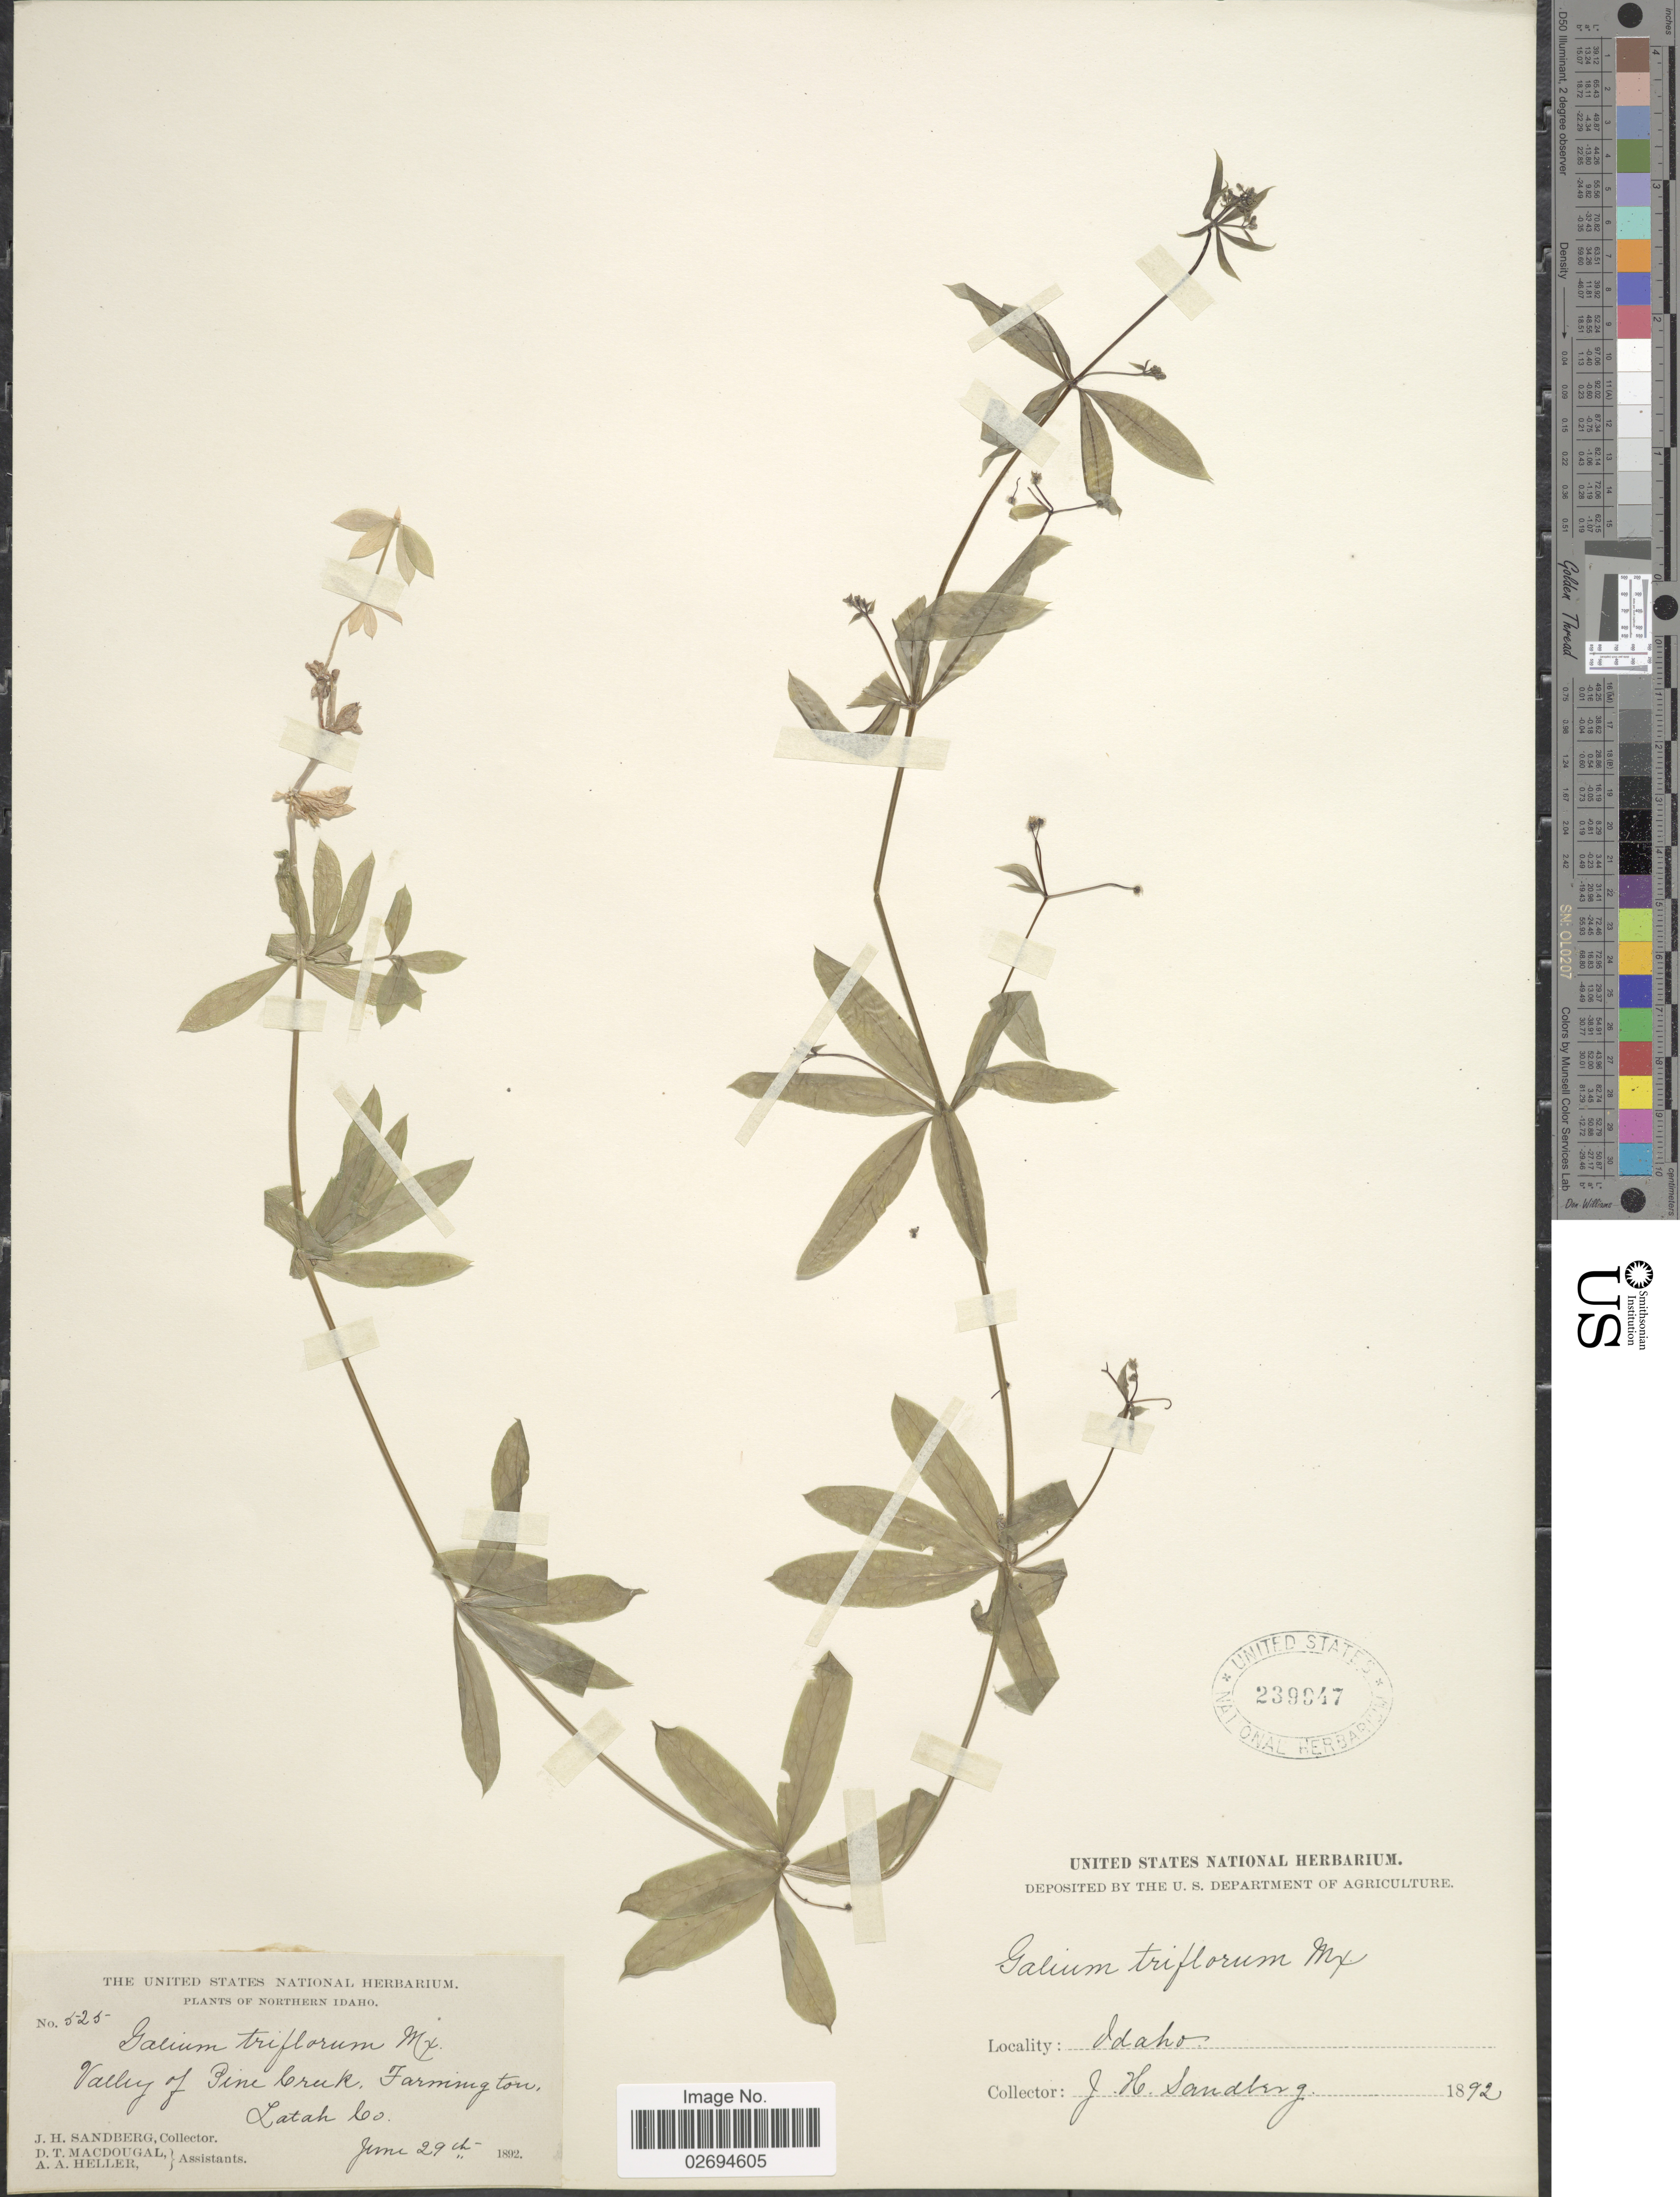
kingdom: Plantae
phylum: Tracheophyta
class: Magnoliopsida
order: Gentianales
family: Rubiaceae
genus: Galium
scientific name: Galium triflorum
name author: Michx.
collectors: J. H. Sandberg, D. T. MacDougal & A. A. Heller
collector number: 525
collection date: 1892-06-29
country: United States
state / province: Idaho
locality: Northern Idaho. Valley of Pine Creek, Farmington, Latah Co.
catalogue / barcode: US 239947